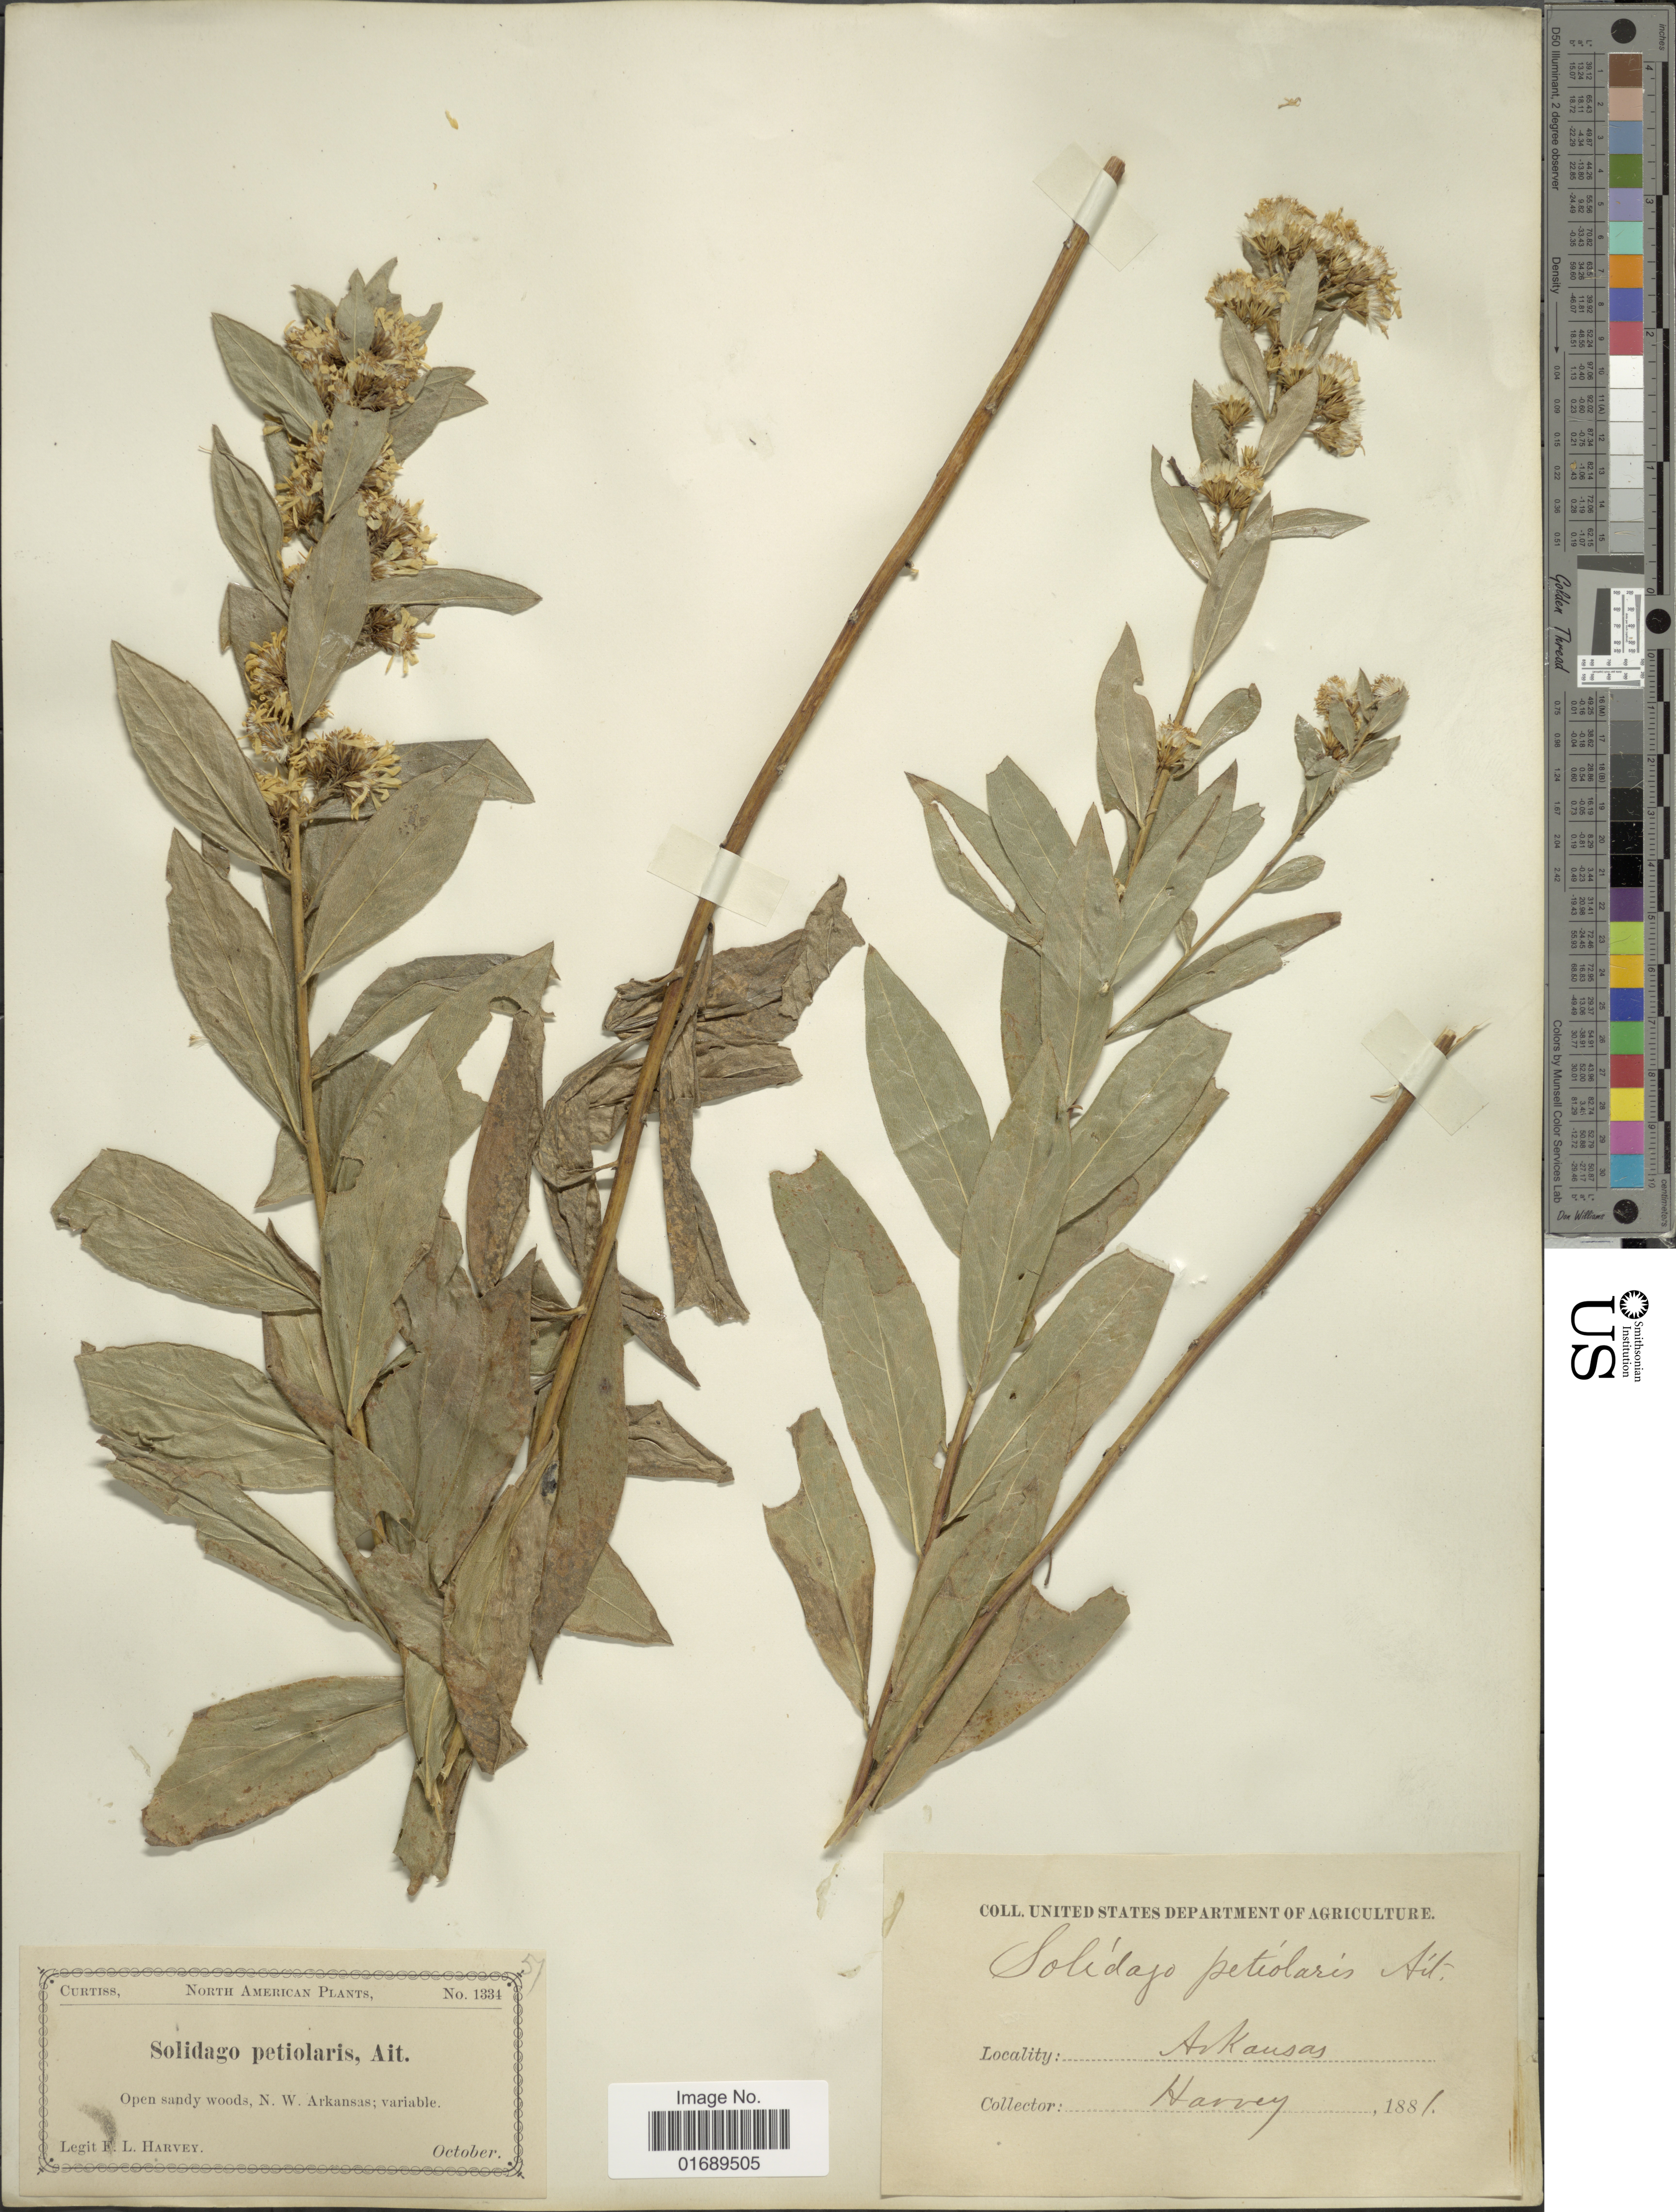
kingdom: Plantae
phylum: Tracheophyta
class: Magnoliopsida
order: Asterales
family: Asteraceae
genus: Solidago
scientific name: Solidago petiolaris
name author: Aiton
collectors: F. L. Harvey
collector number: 1334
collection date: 1881-10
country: United States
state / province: Arkansas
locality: Open sandy woods, N.W. Arkansas; variable